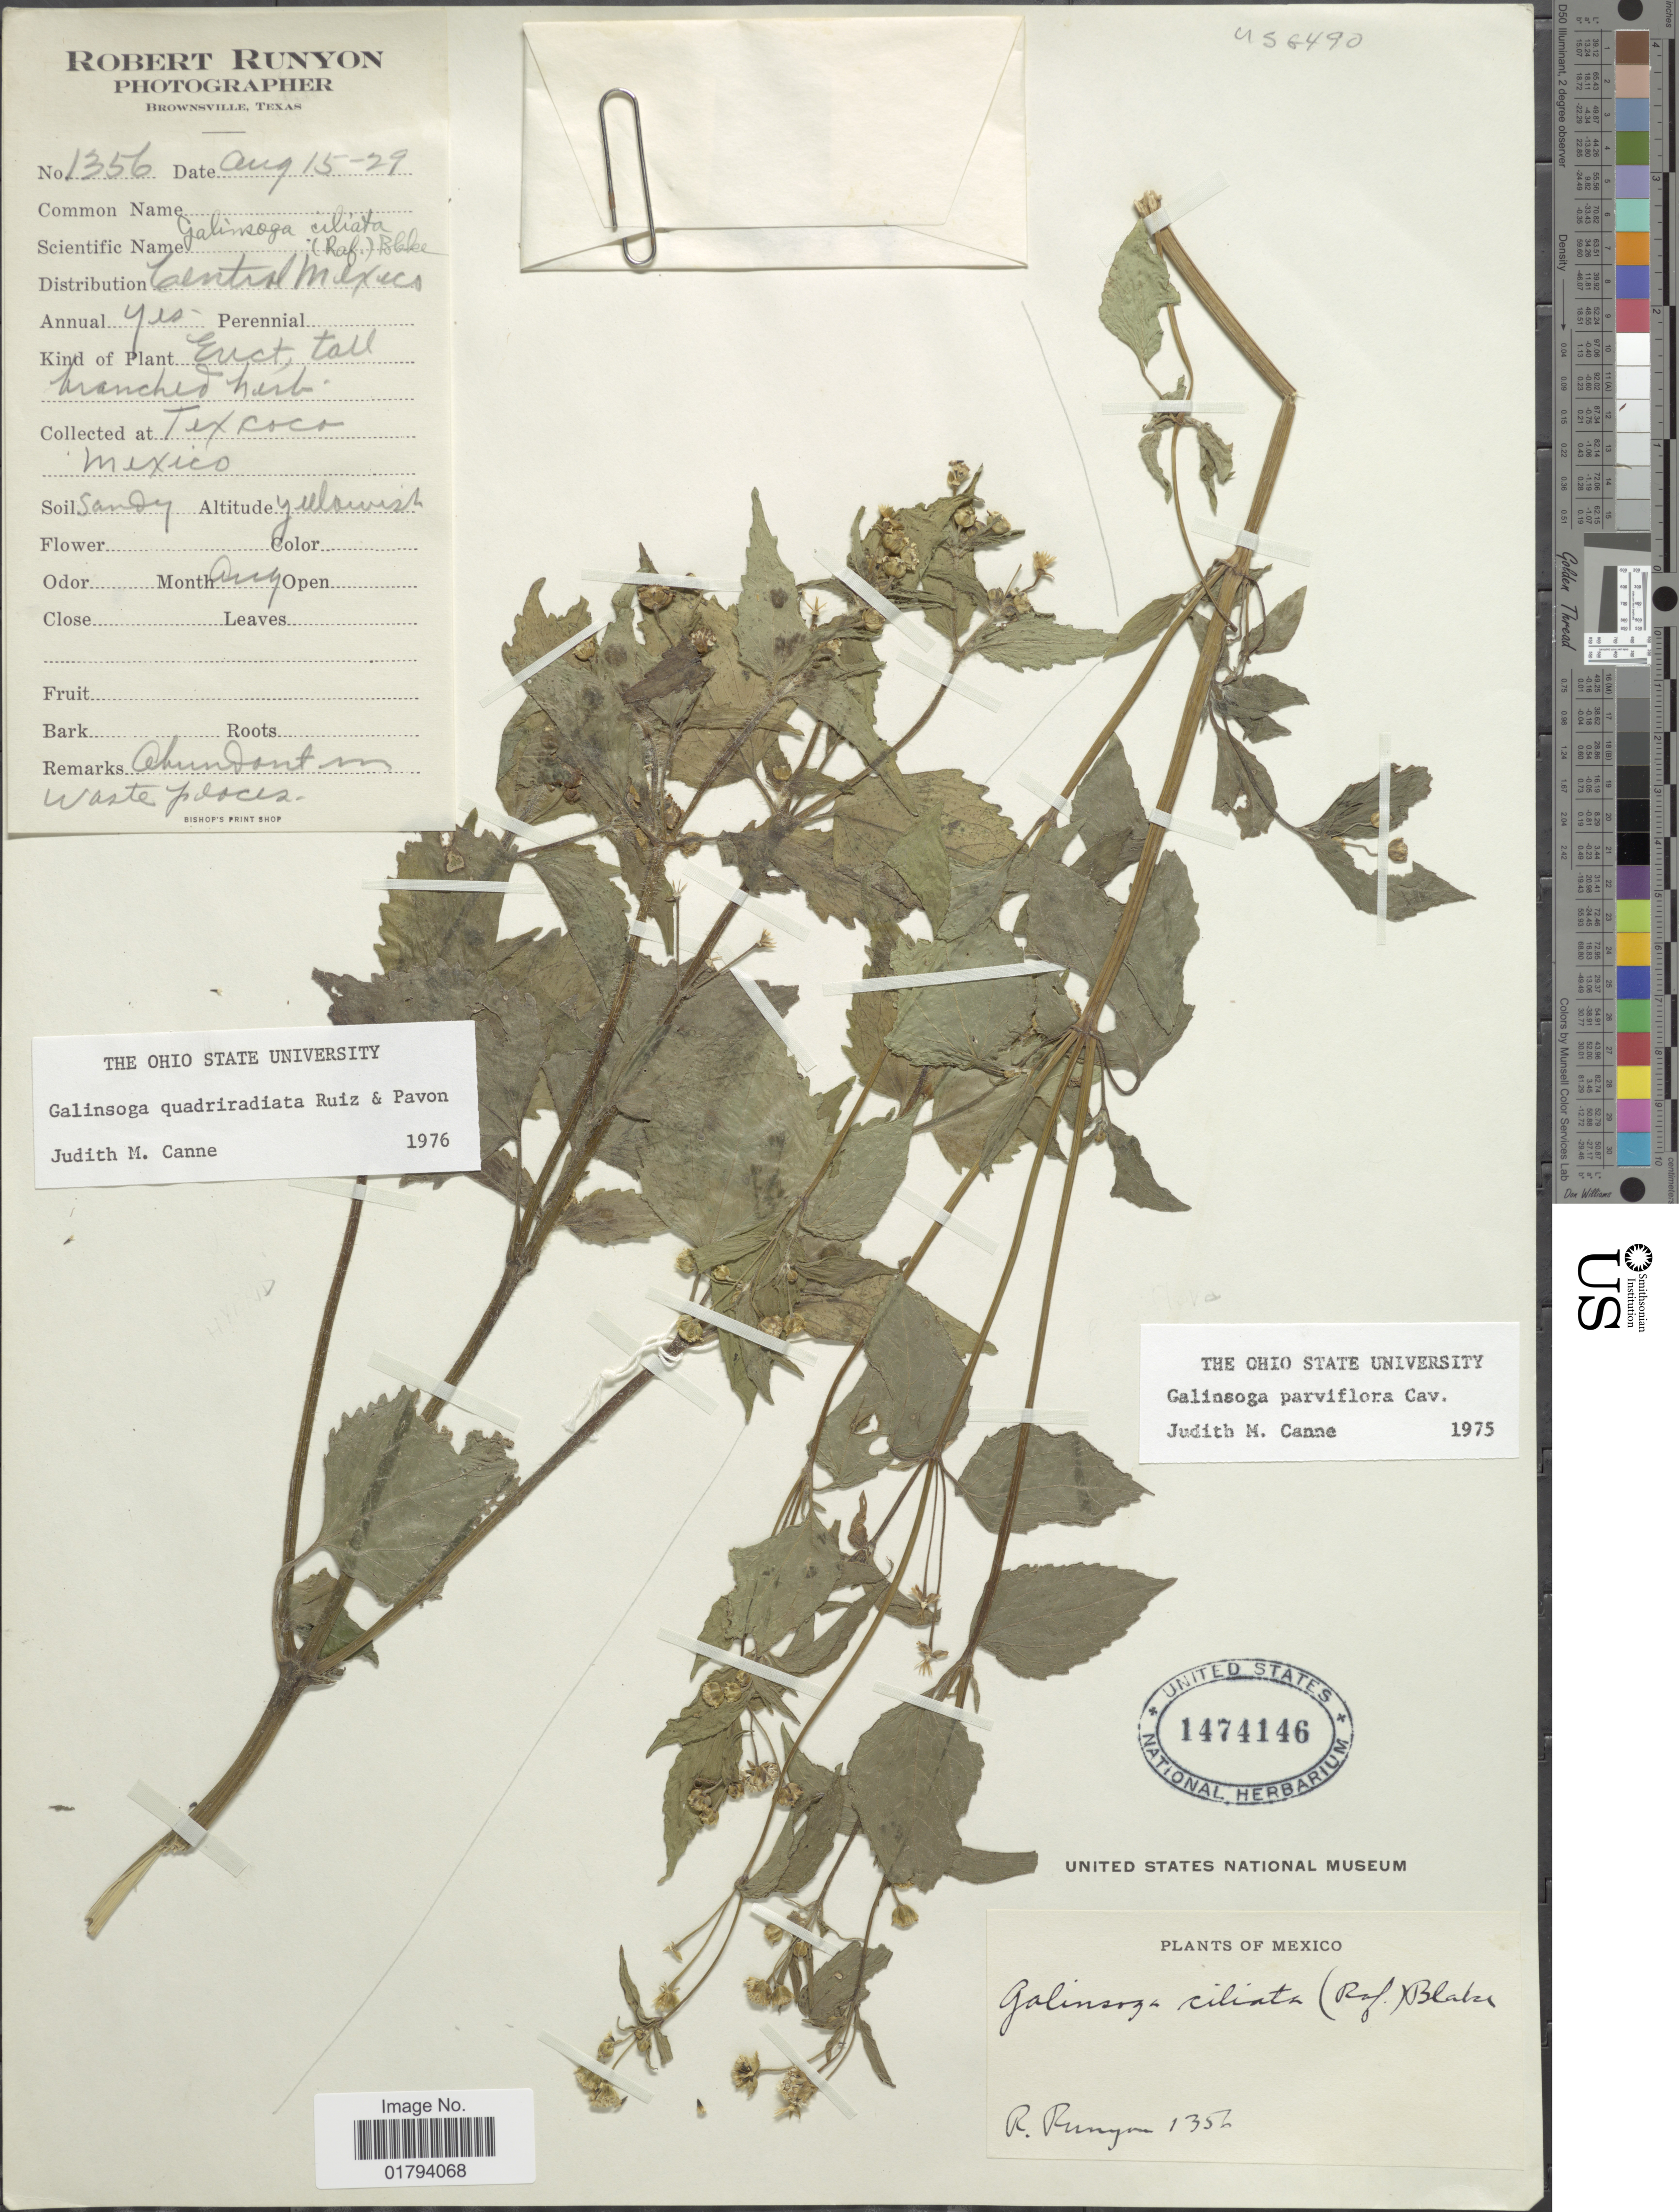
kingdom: Plantae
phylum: Tracheophyta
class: Magnoliopsida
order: Asterales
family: Asteraceae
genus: Galinsoga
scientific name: Galinsoga parviflora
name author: Cav.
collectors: R. Runvon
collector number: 1356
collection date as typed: Transcribed d/m/y: 15/8/29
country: Mexico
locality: Central Mexico, Texcoco, Mexico.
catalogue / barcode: US 1474146